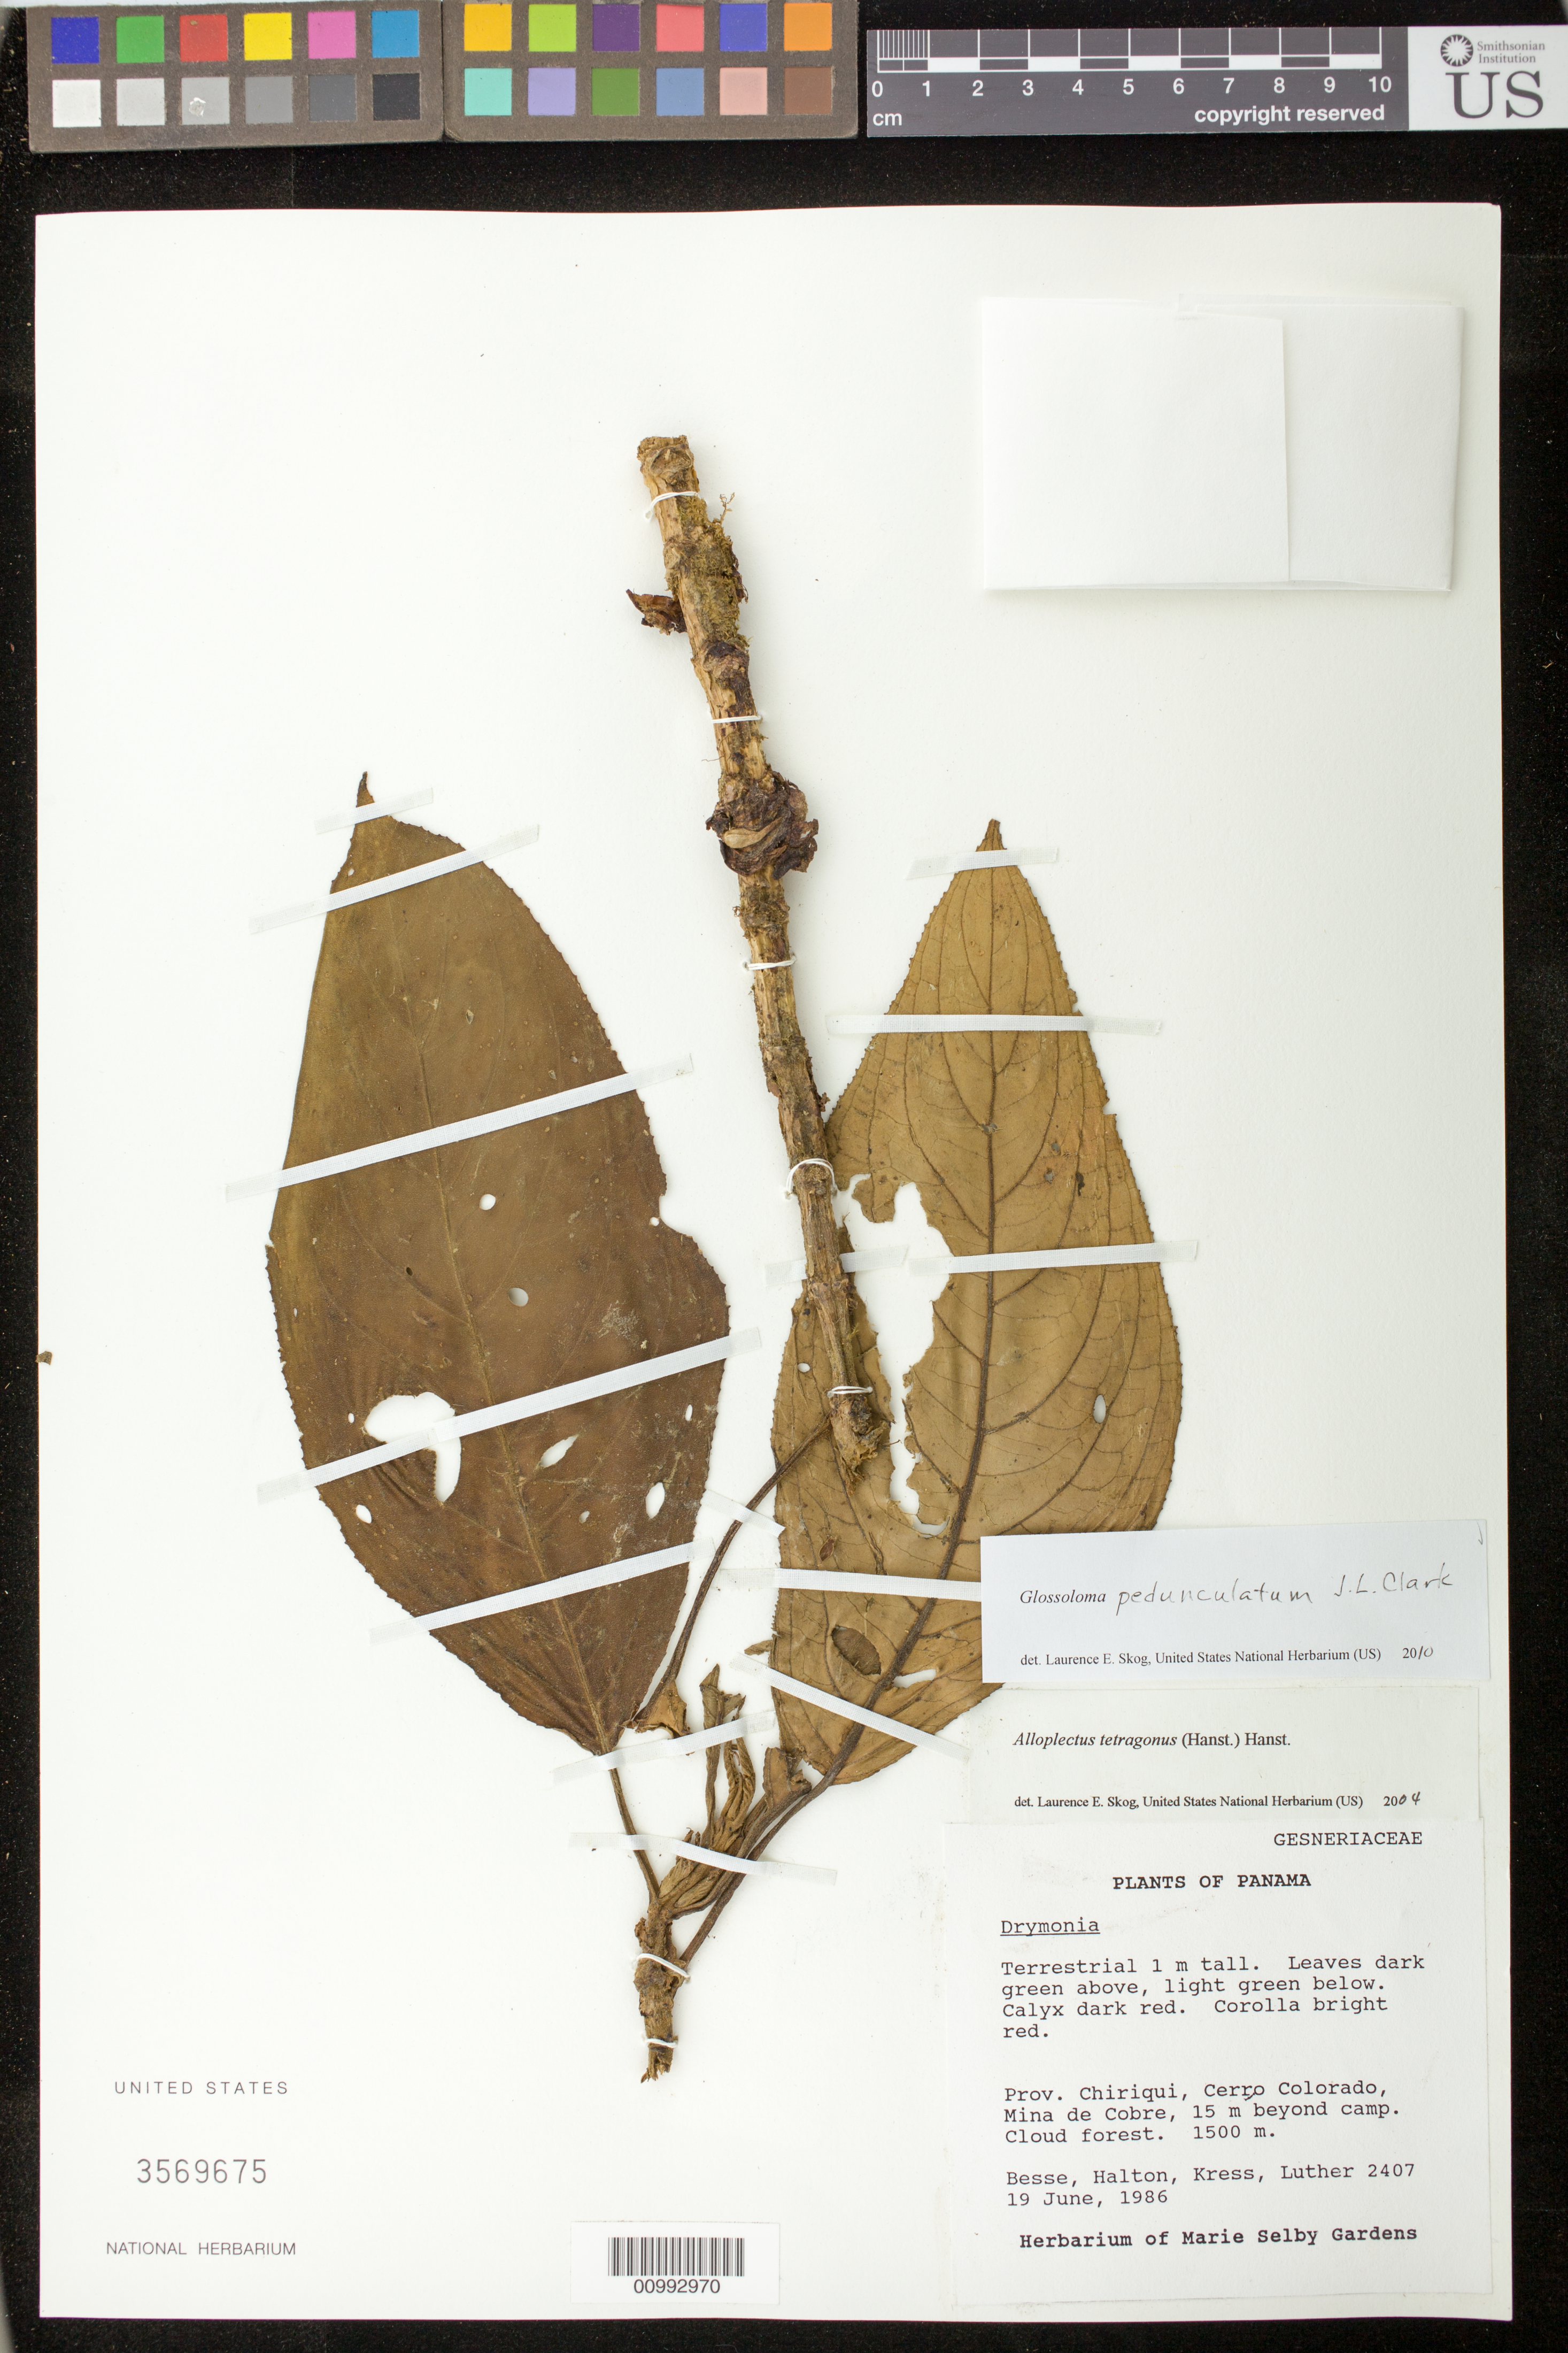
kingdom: Plantae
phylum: Tracheophyta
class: Magnoliopsida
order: Lamiales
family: Gesneriaceae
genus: Glossoloma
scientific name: Glossoloma pedunculatum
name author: J.L. Clark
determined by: Skog, Laurence E.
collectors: L. Besse, J. Halton, W. J. Kress & Harry E. Luther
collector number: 2407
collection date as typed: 19 Jun 1986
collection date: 1986-06-19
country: Panama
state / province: Chiriquí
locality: Prov. Chiriqui, Cerro Coloroado, Mina de Cobre, 15 m beyond camp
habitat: Cloud forest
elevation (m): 1500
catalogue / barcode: US 3569675